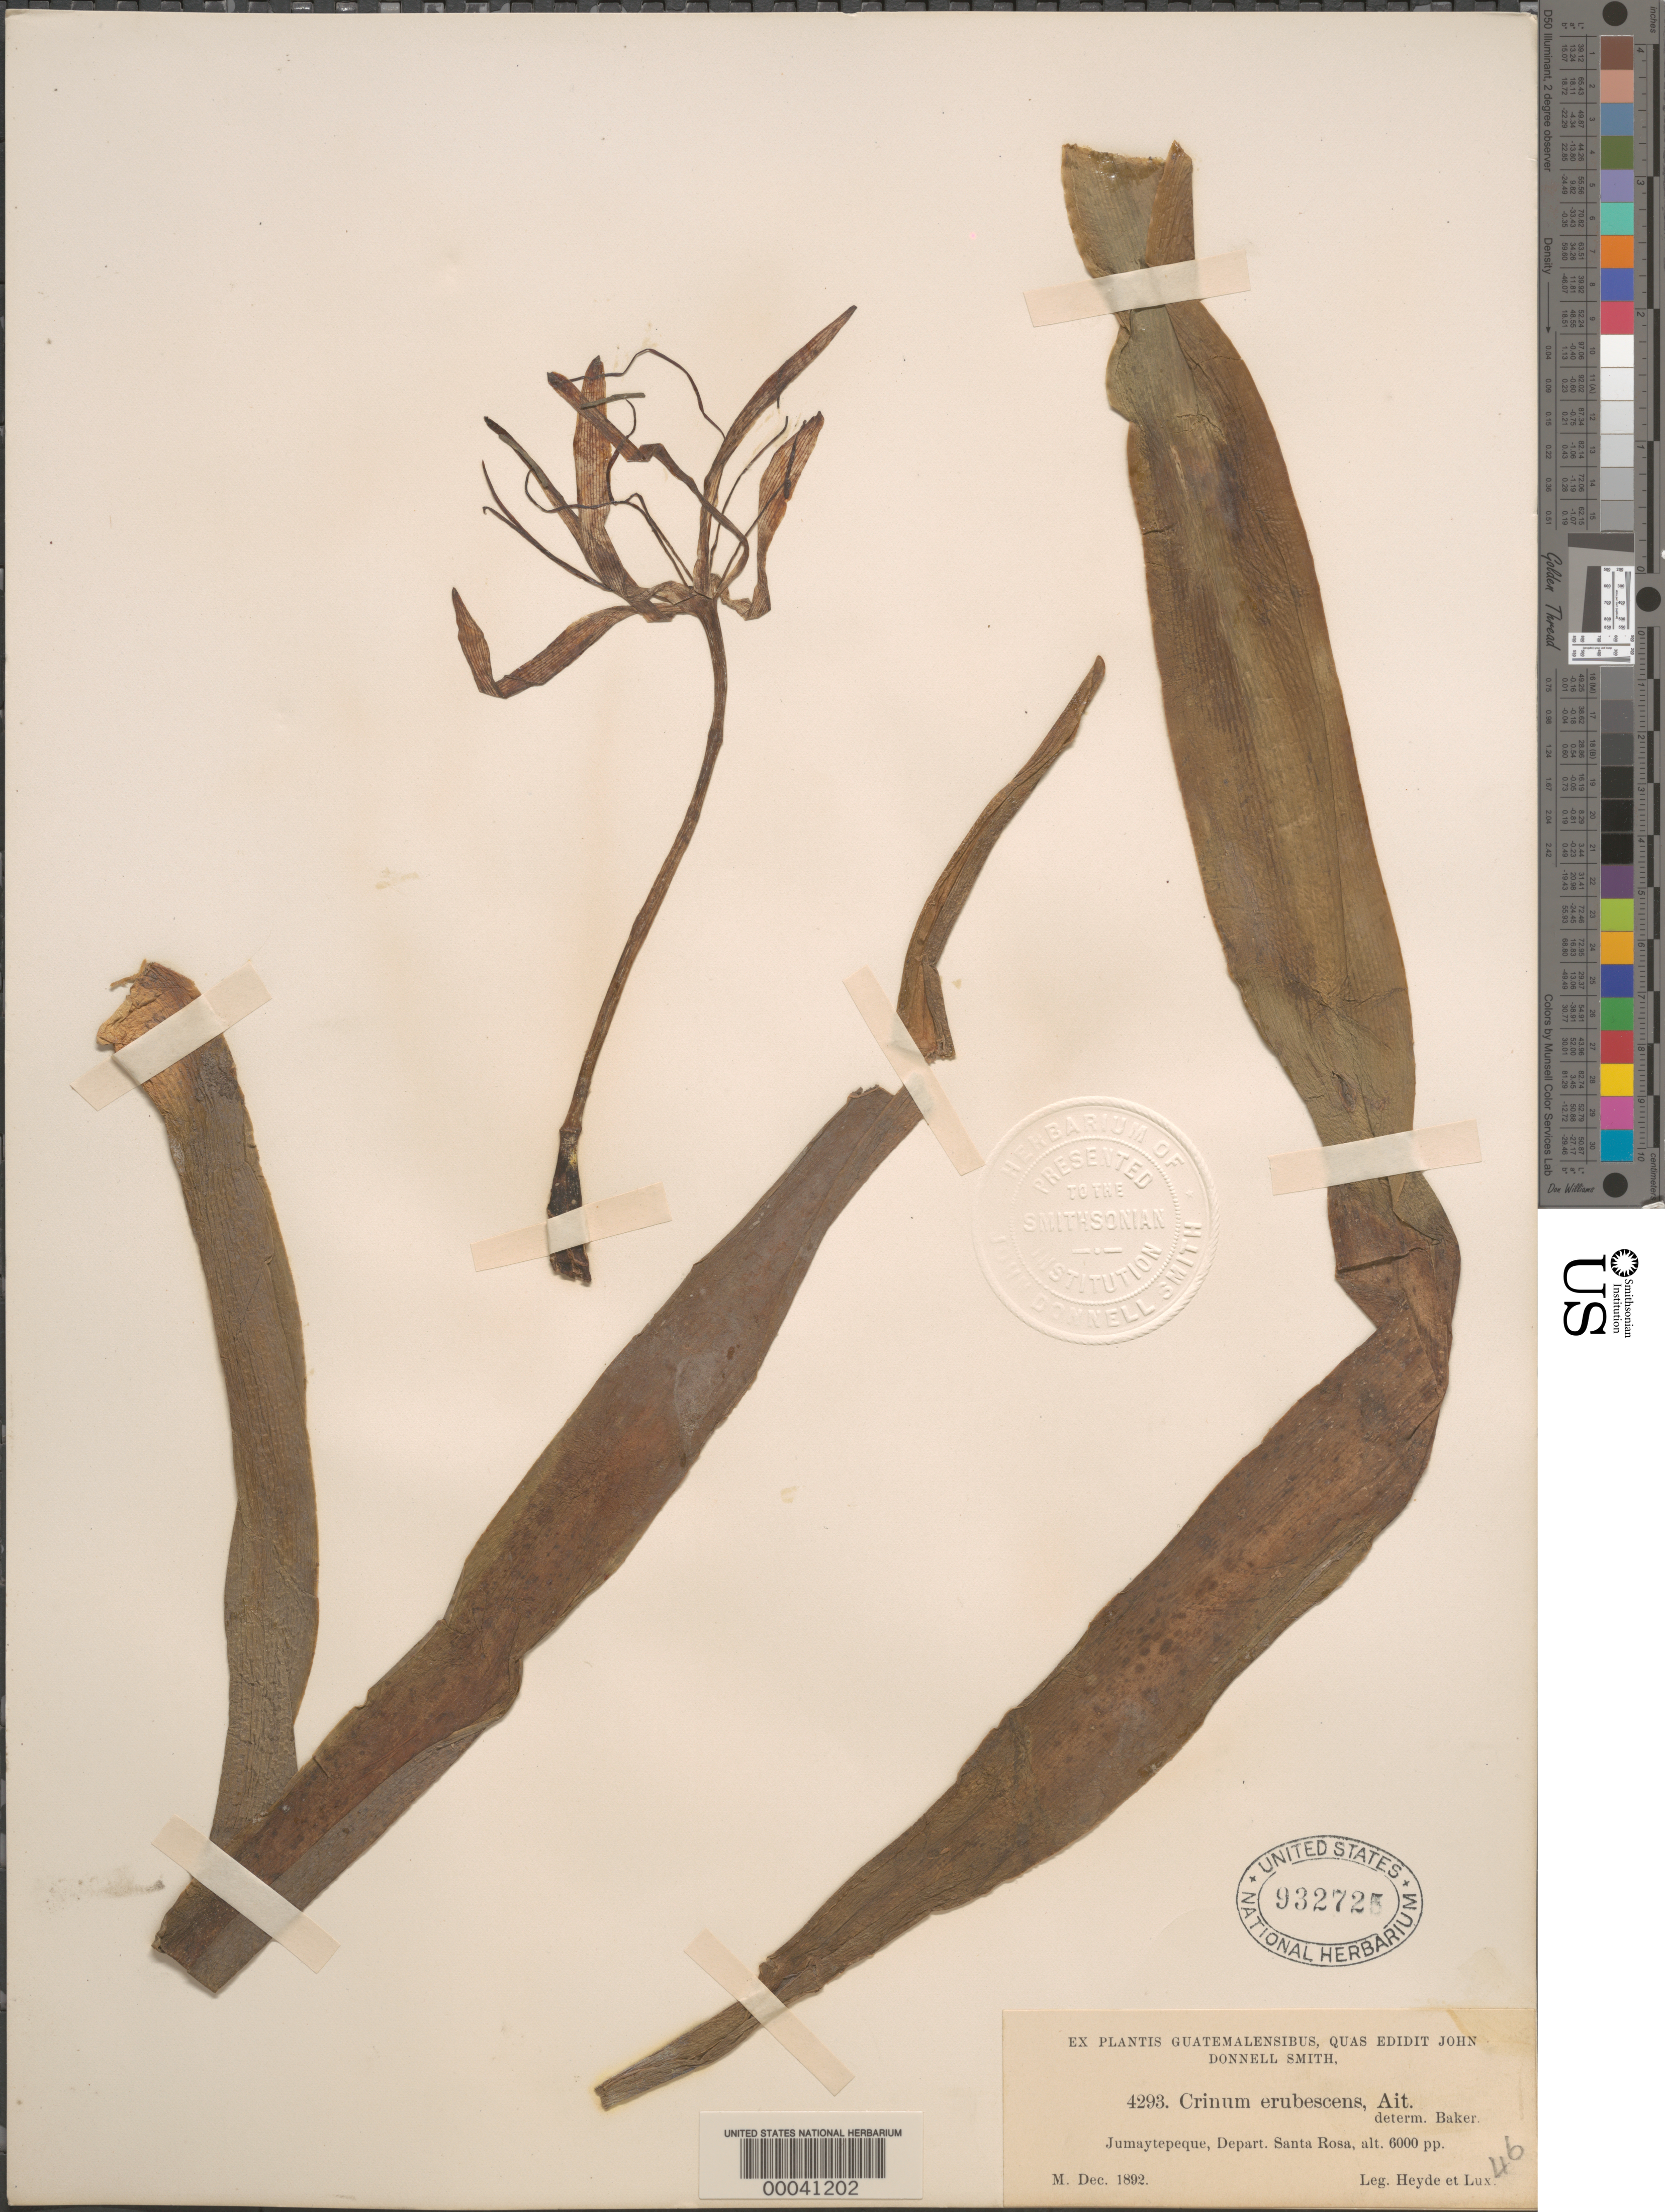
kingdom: Plantae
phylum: Tracheophyta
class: Liliopsida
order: Asparagales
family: Amaryllidaceae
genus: Crinum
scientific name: Crinum erubescens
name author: Aiton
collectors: E. T. Heyde & E. Lux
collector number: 4293 J.d.s.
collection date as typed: Dec 1892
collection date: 1892-12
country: Guatemala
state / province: Santa Rosa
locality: Jumaytepeque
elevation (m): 1829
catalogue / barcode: US 932725